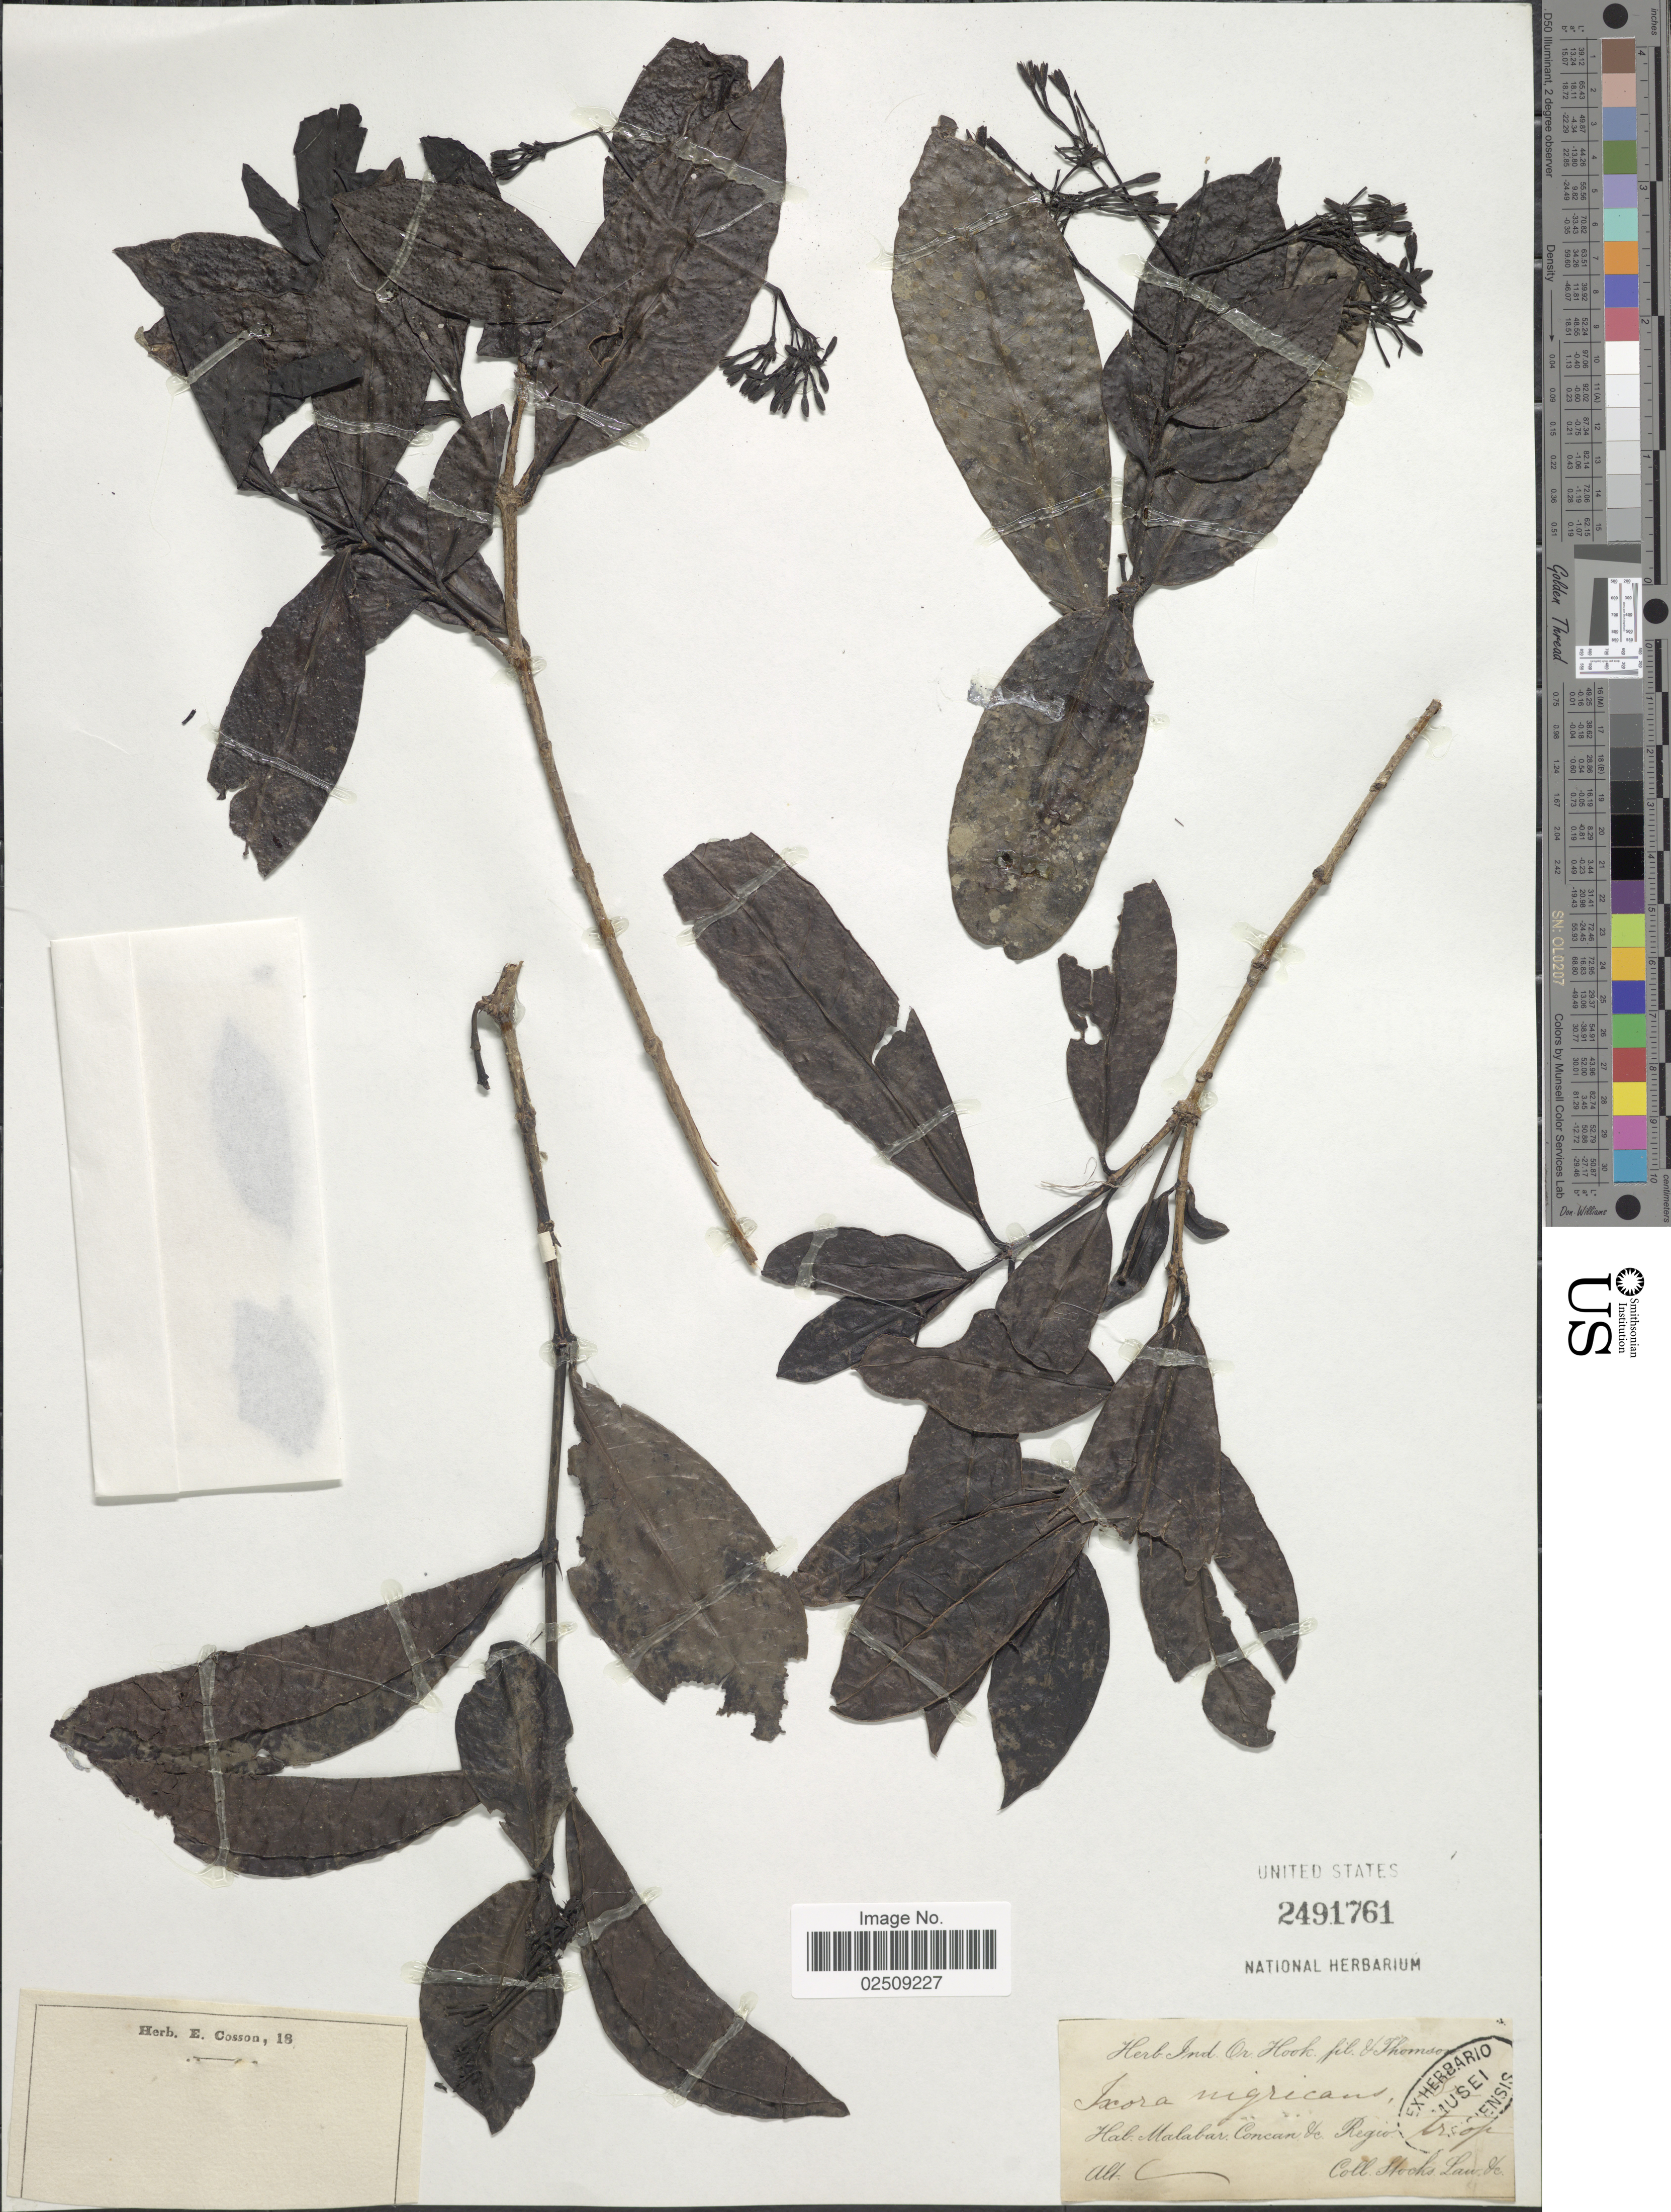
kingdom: Plantae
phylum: Tracheophyta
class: Magnoliopsida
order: Gentianales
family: Rubiaceae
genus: Ixora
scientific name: Ixora nigricans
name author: R. Br. ex Wight & Arn.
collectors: J. Stocks & J. Law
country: India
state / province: Kerala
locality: Malabar Concan &c Regio.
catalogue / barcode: US 2491761